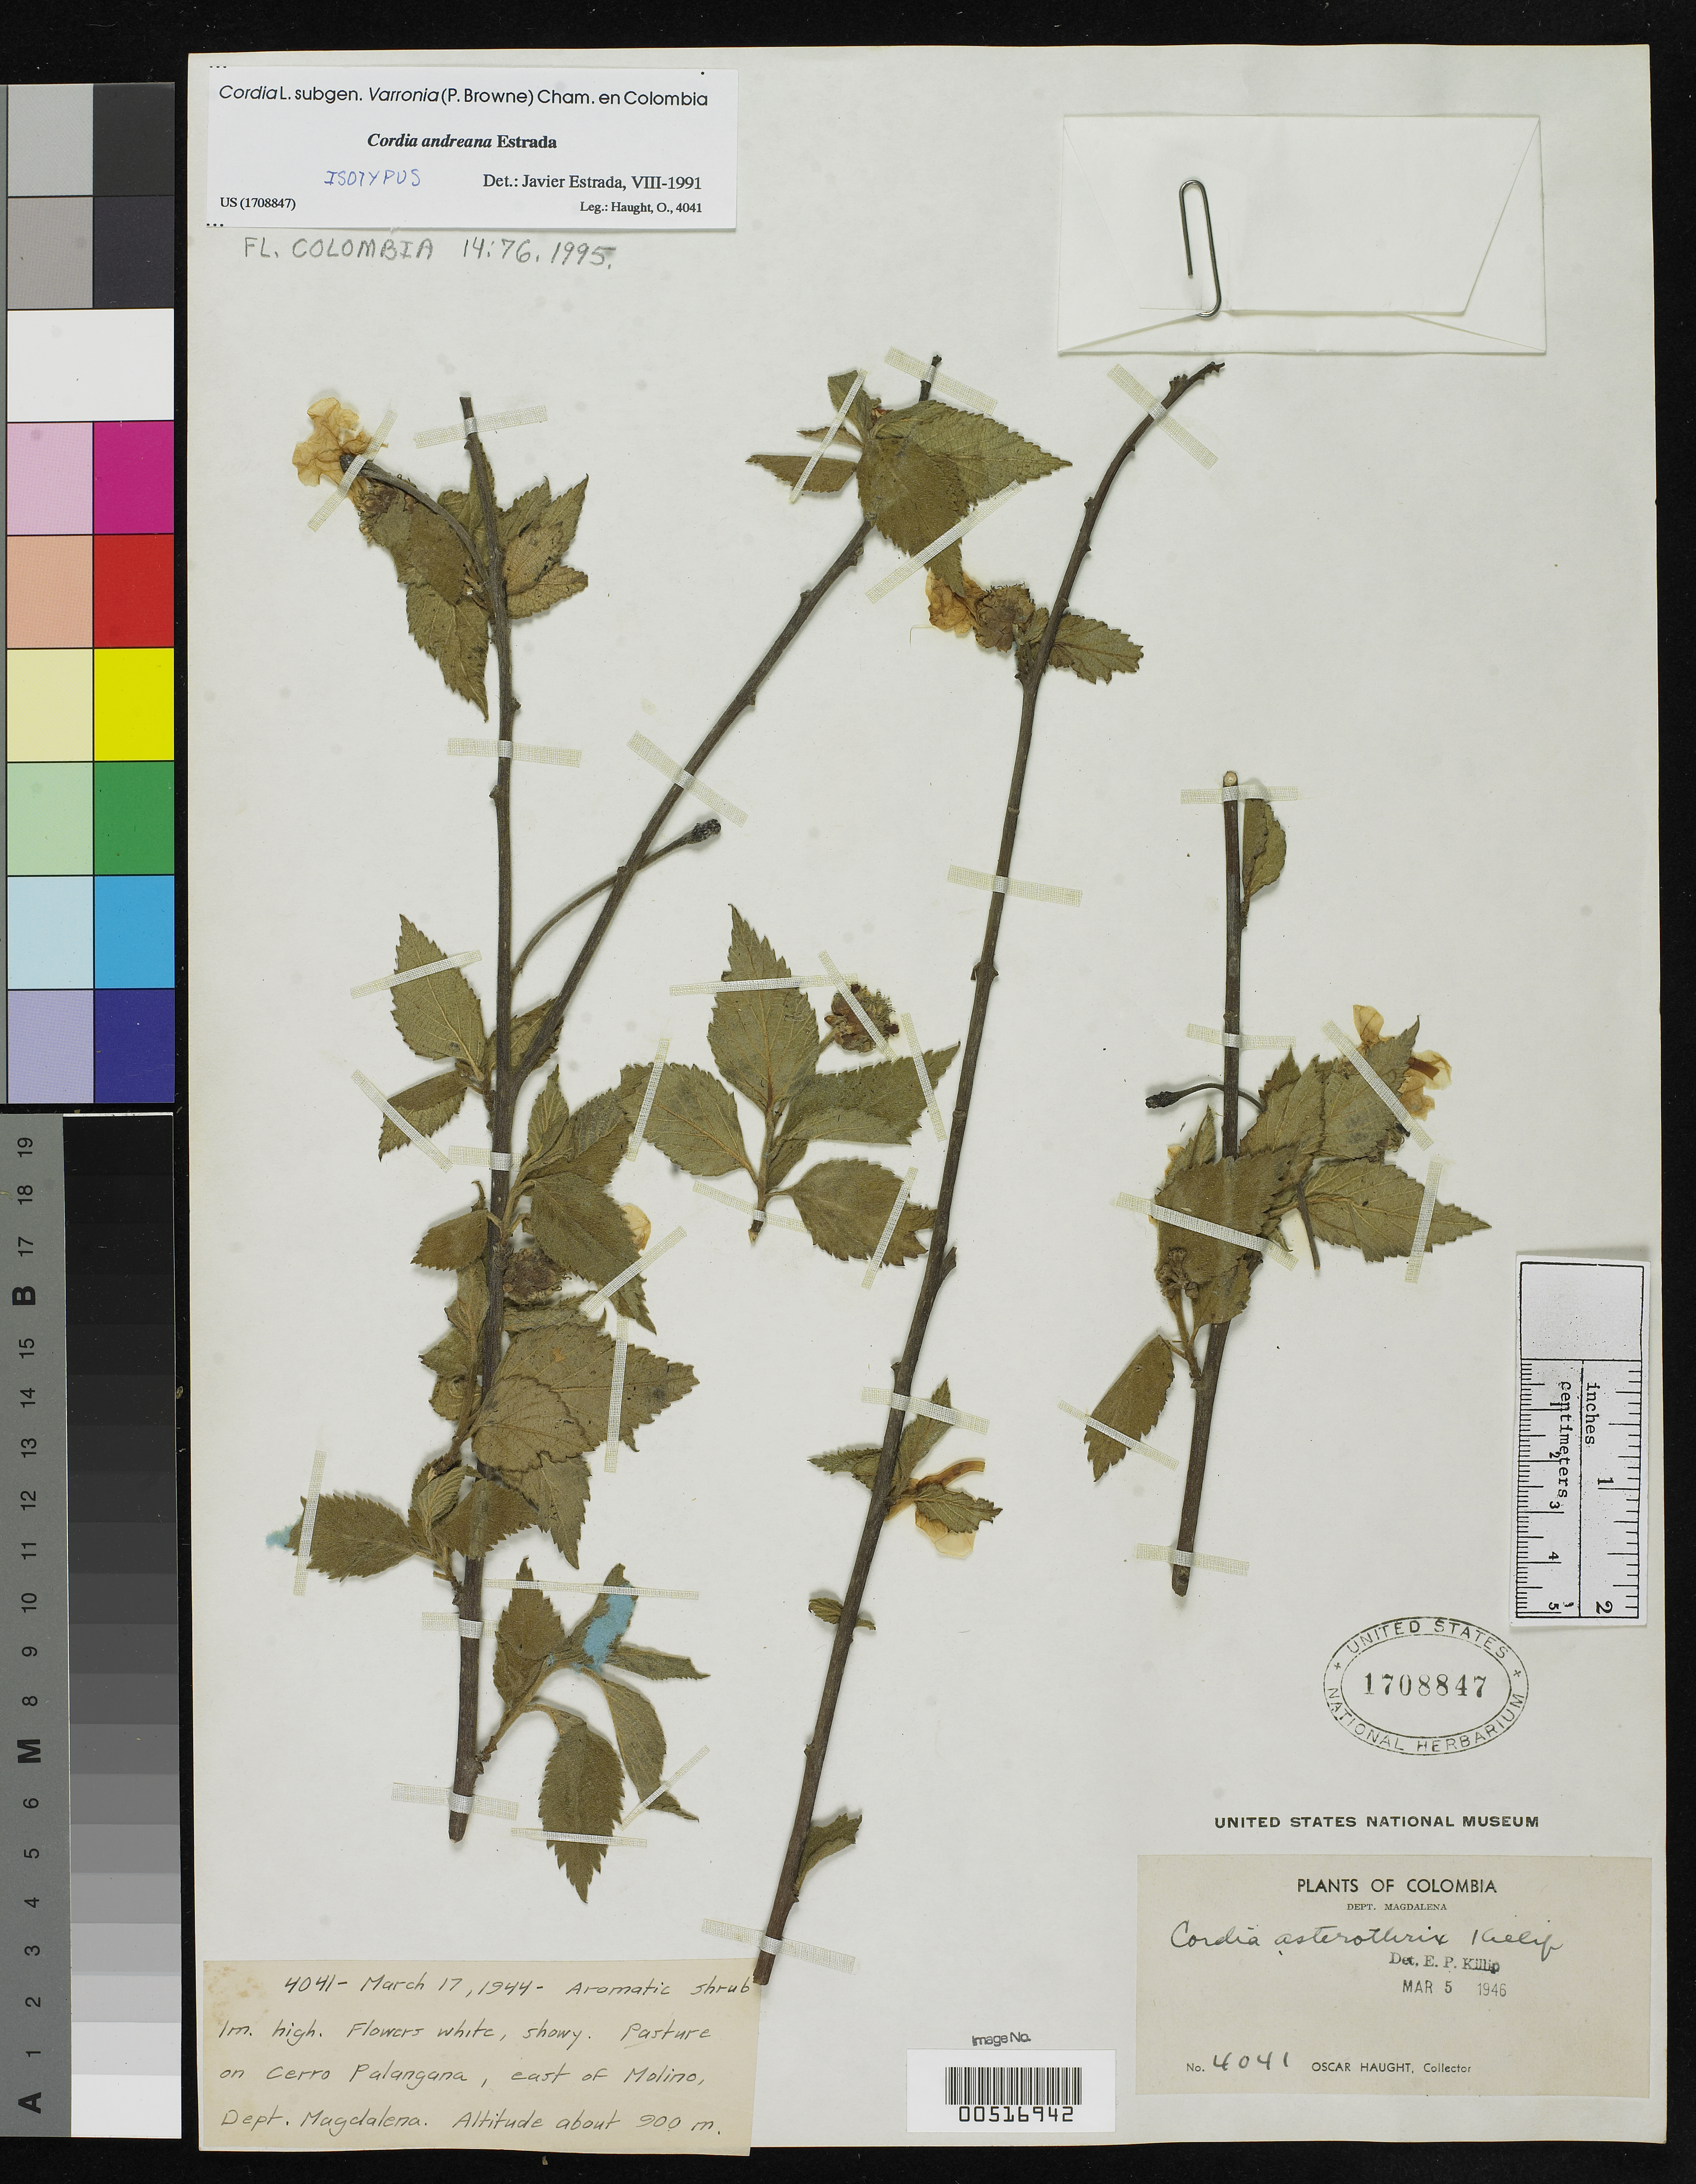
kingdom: Plantae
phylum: Tracheophyta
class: Magnoliopsida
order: Boraginales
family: Cordiaceae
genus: Cordia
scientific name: Cordia andreana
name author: J. Estrada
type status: Isotype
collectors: G. Haught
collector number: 4041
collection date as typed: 17 Mar 1944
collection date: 1944-03-17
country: Colombia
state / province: Magdalena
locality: Cerro Palangana, E of Molino.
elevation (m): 900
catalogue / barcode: US 1708847